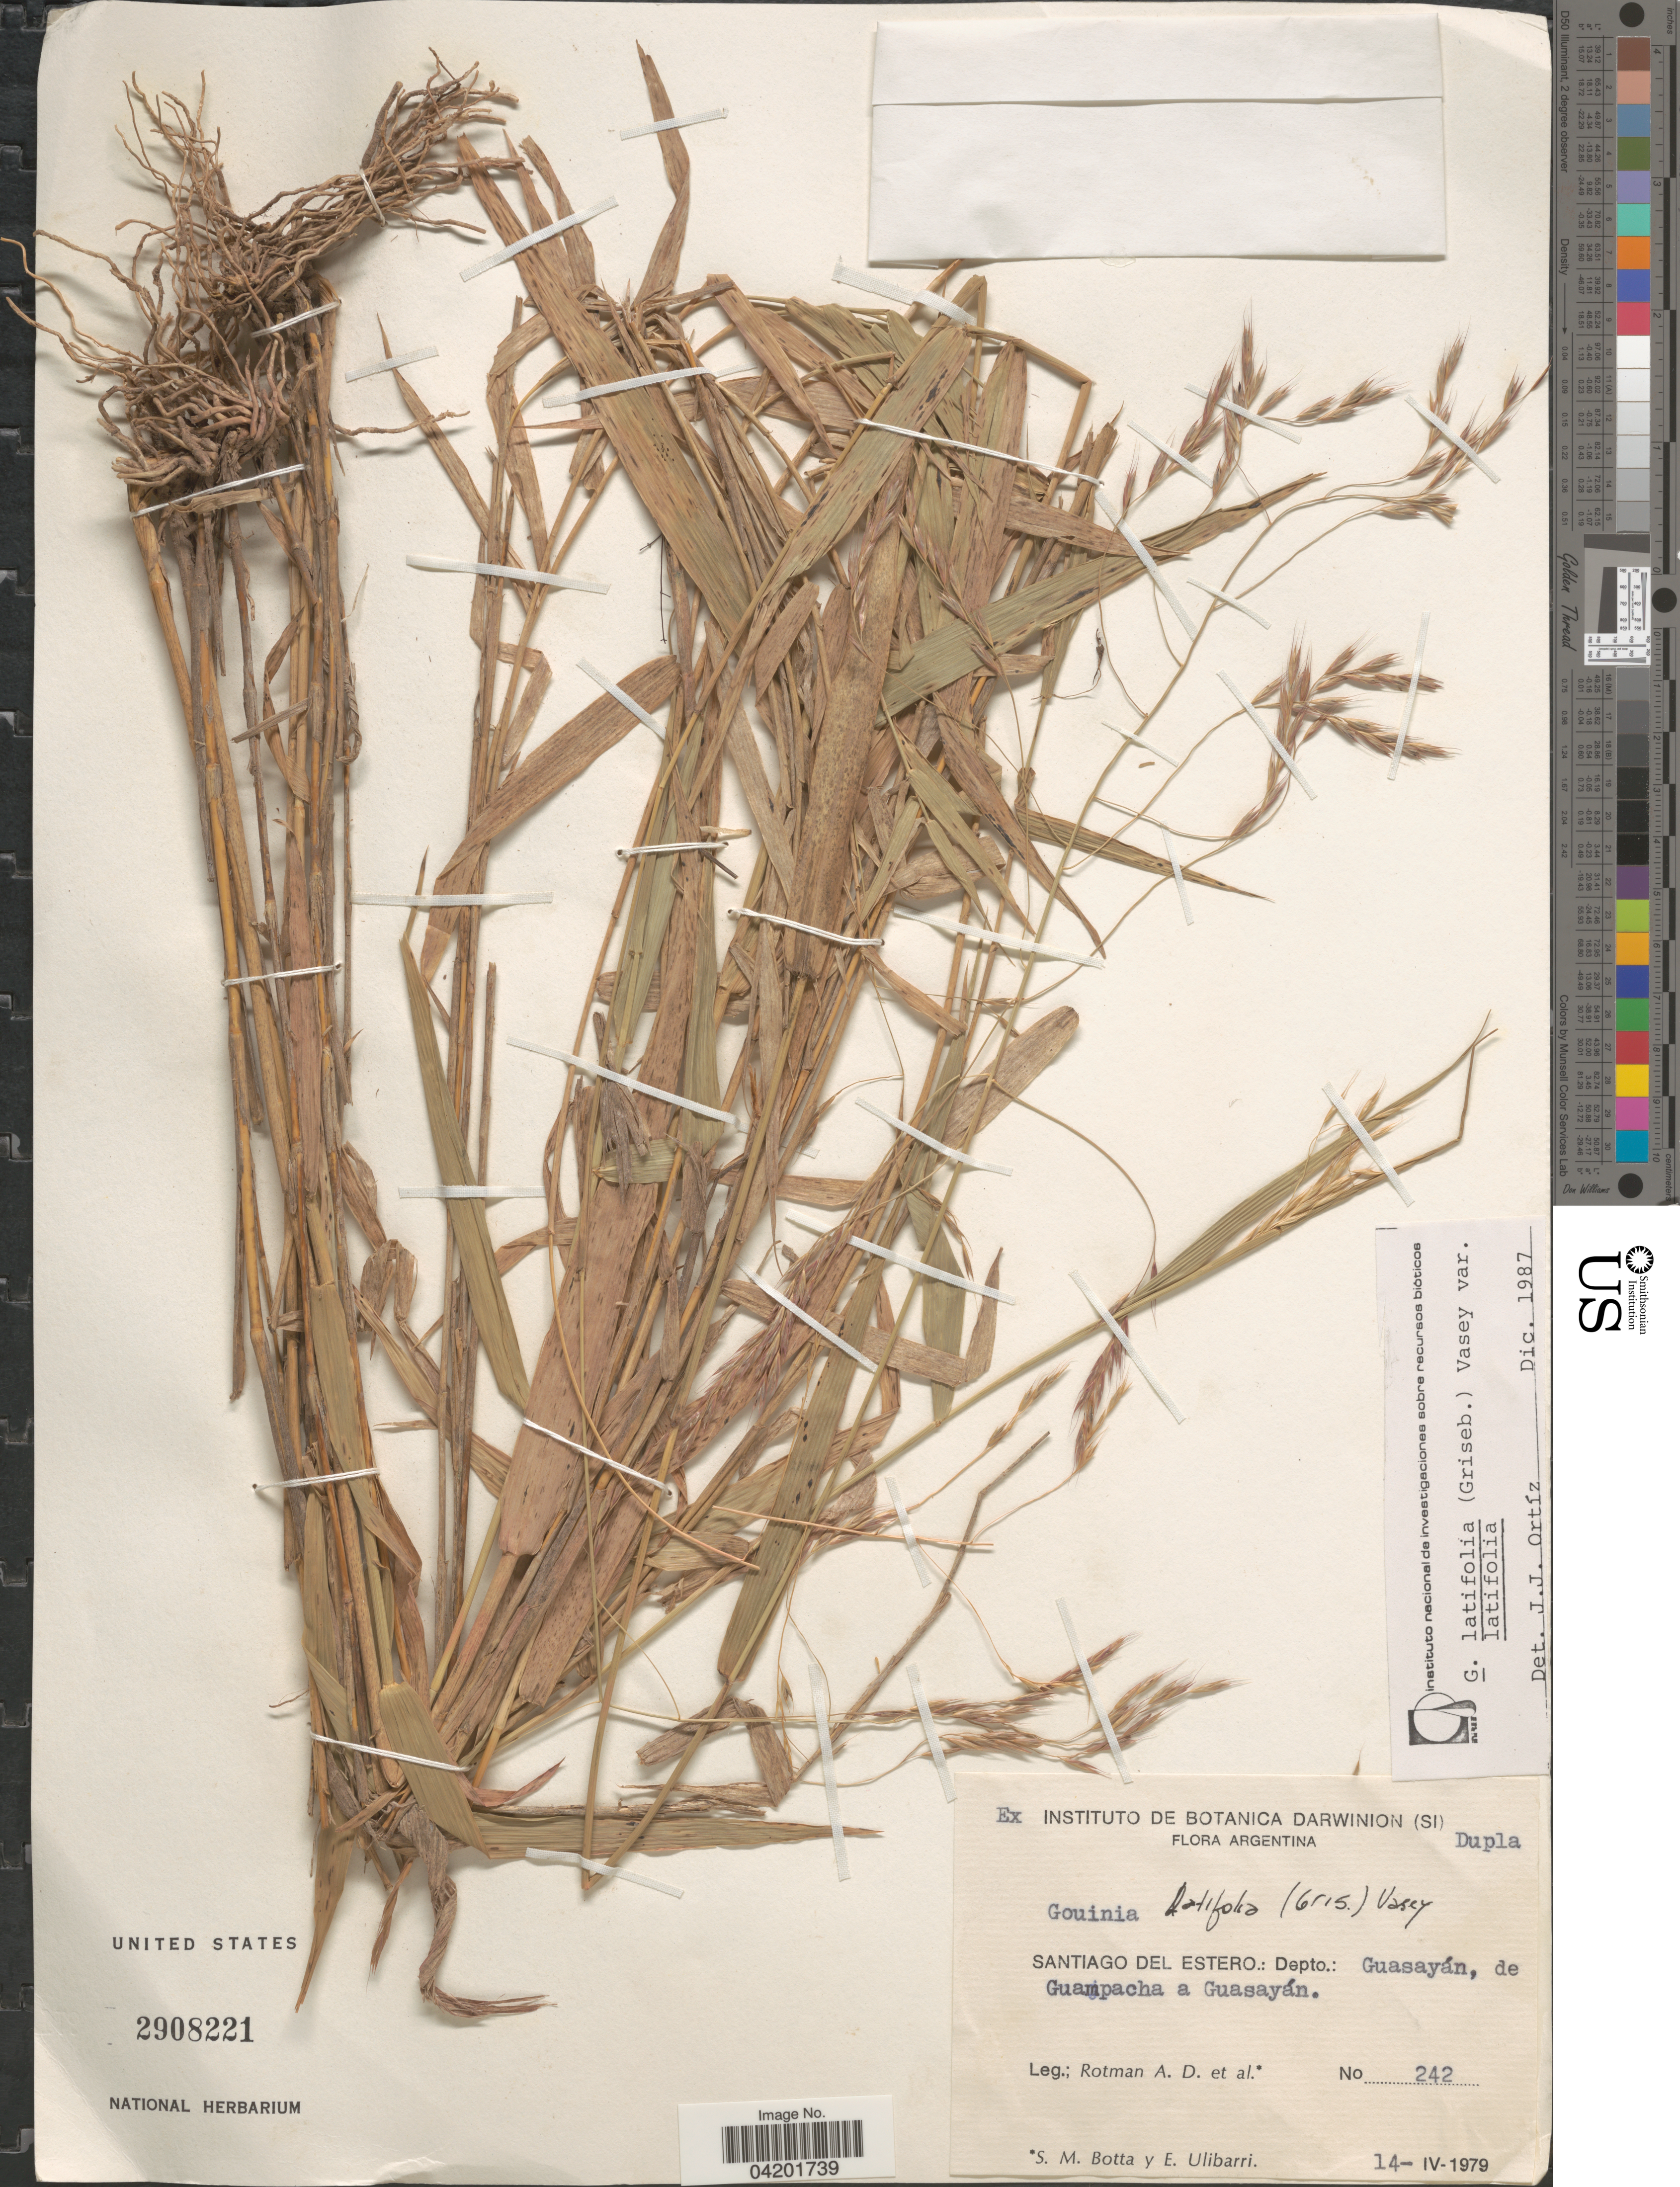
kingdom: Plantae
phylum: Tracheophyta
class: Liliopsida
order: Poales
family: Poaceae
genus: Gouinia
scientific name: Gouinia latifolia var. latifolia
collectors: A. D. Rotman, S. Botta & E. Ulibarri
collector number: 242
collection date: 1979-04-14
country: Argentina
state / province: Santiago del Estero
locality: Depto.: Guasayán, de Guampacha a Guasayán.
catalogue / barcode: US 2908221